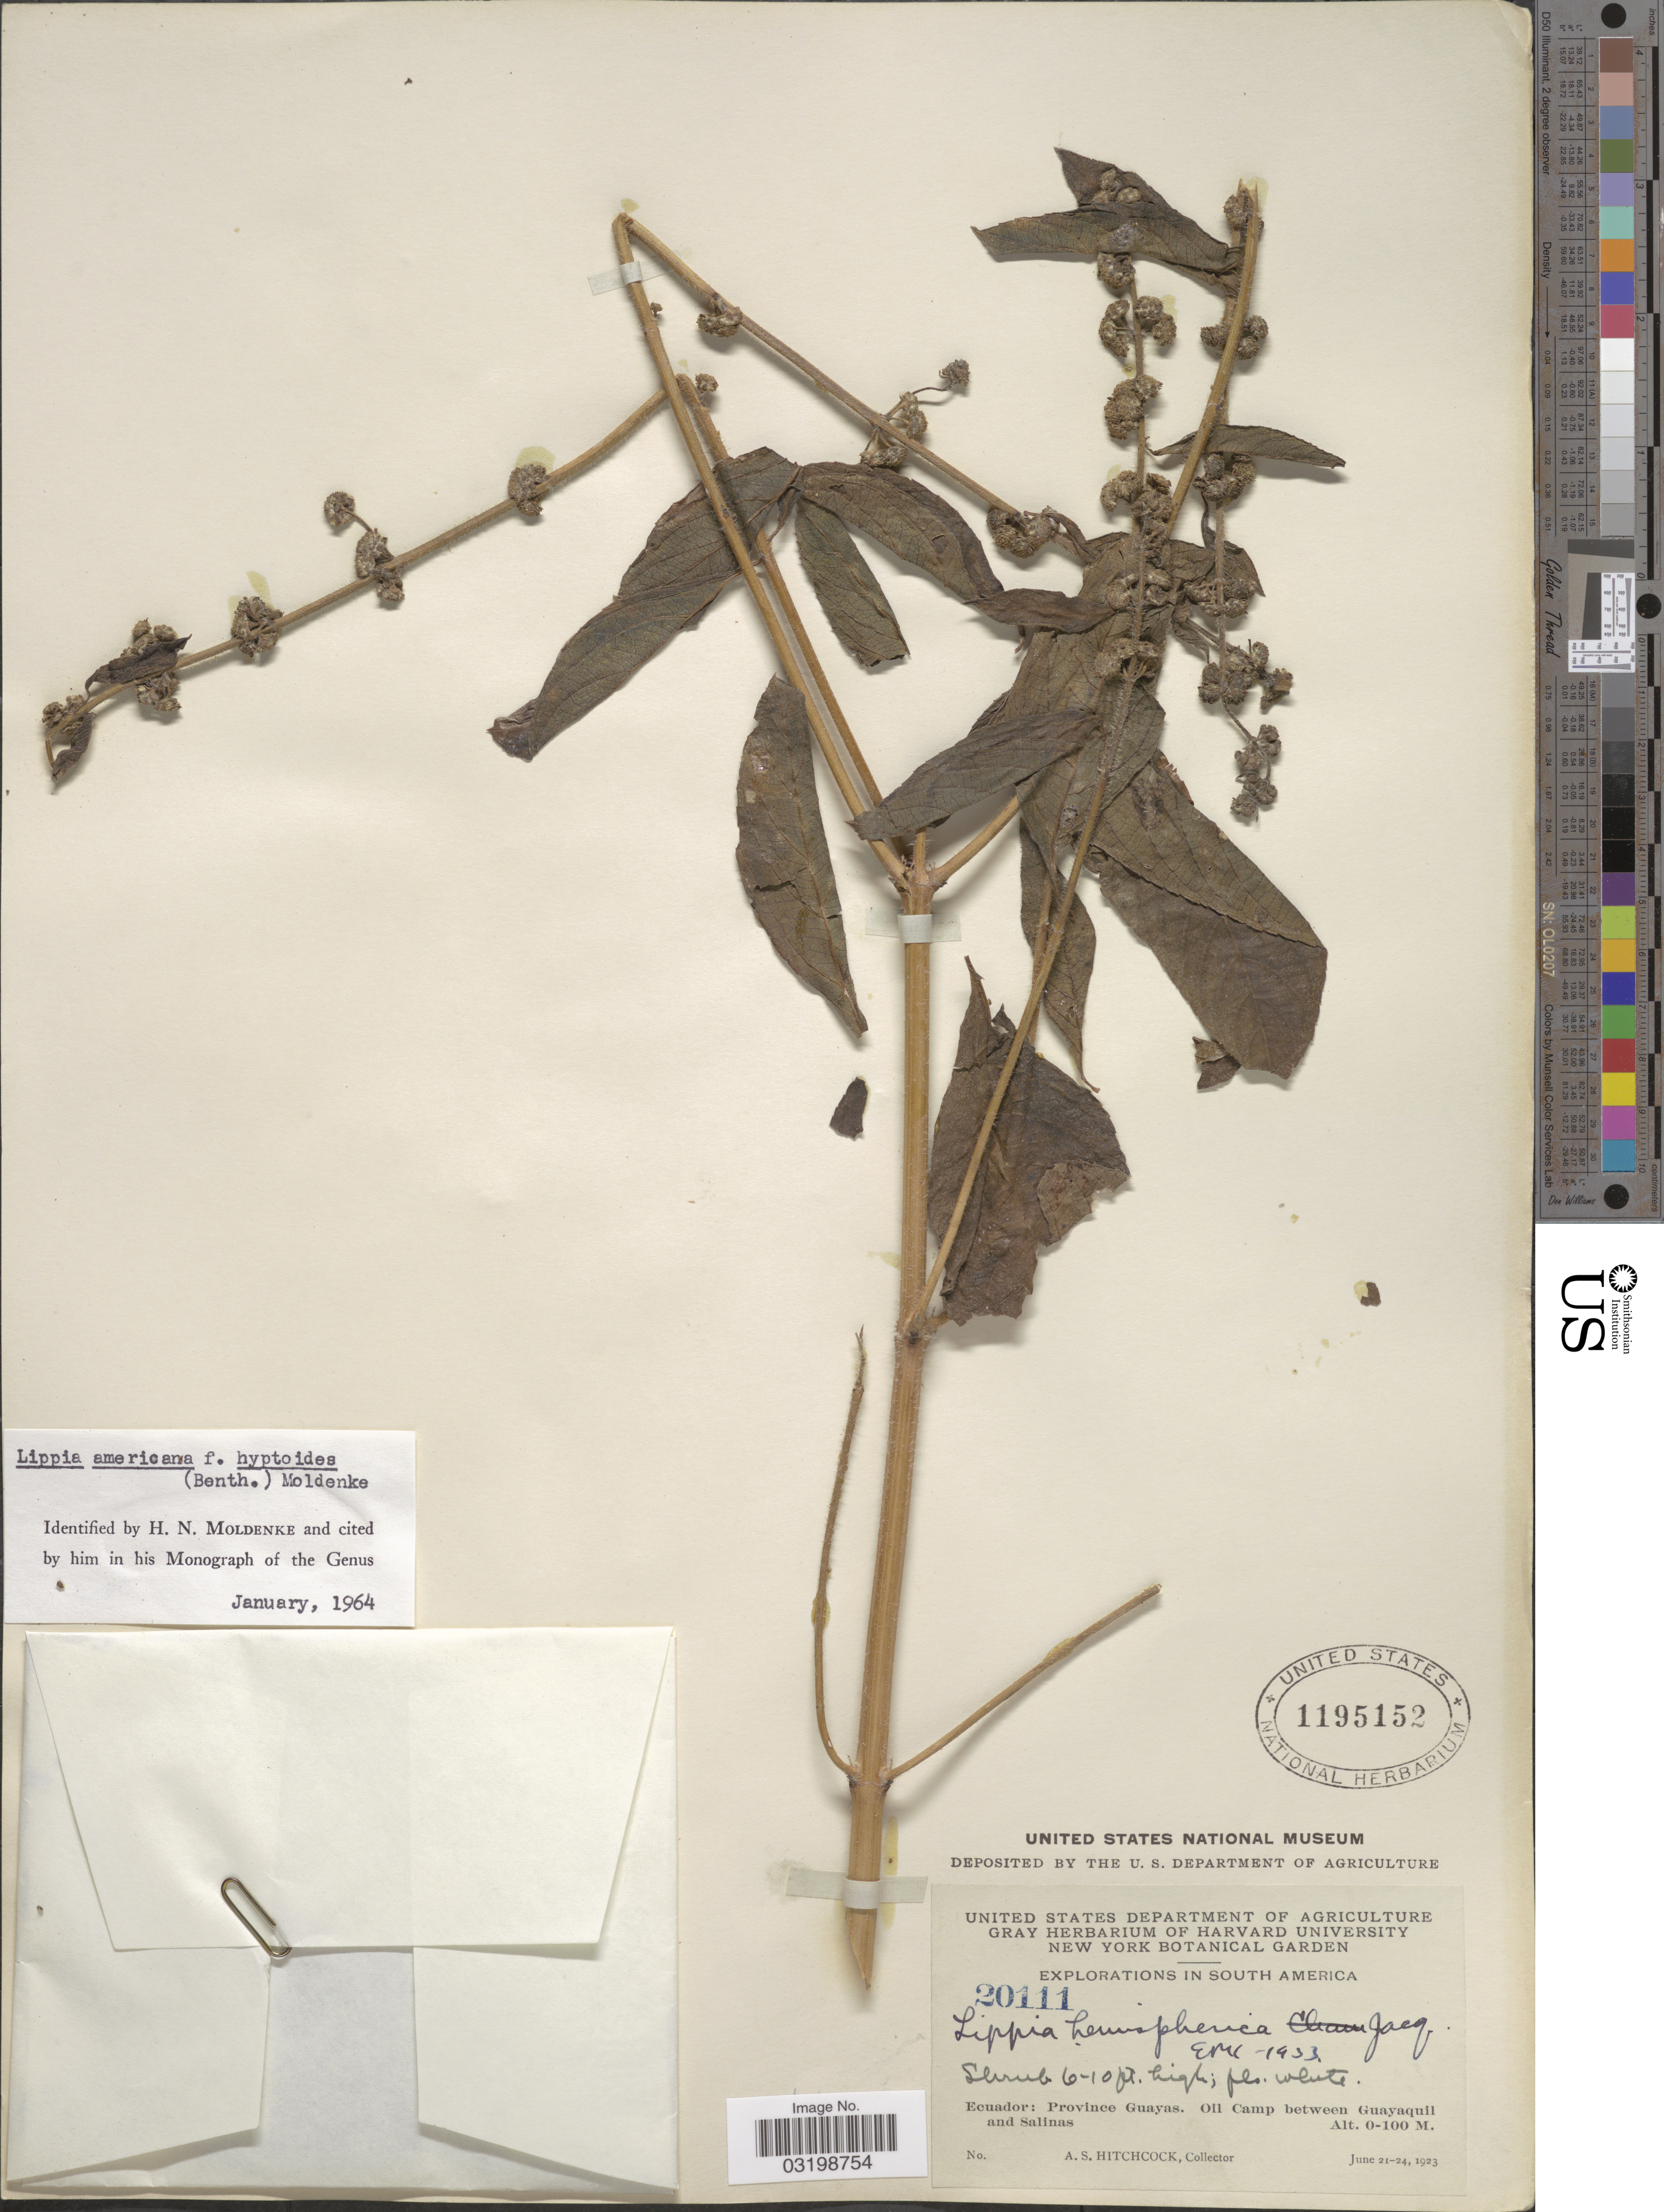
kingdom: Plantae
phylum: Tracheophyta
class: Magnoliopsida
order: Lamiales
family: Verbenaceae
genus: Lippia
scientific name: Lippia americana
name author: L.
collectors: A. S. Hitchcock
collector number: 20111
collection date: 1923-06-21/1923-06-24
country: Ecuador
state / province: Guayas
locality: Oil Camp between Guayaquil and Salinas.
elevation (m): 0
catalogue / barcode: US 1195152